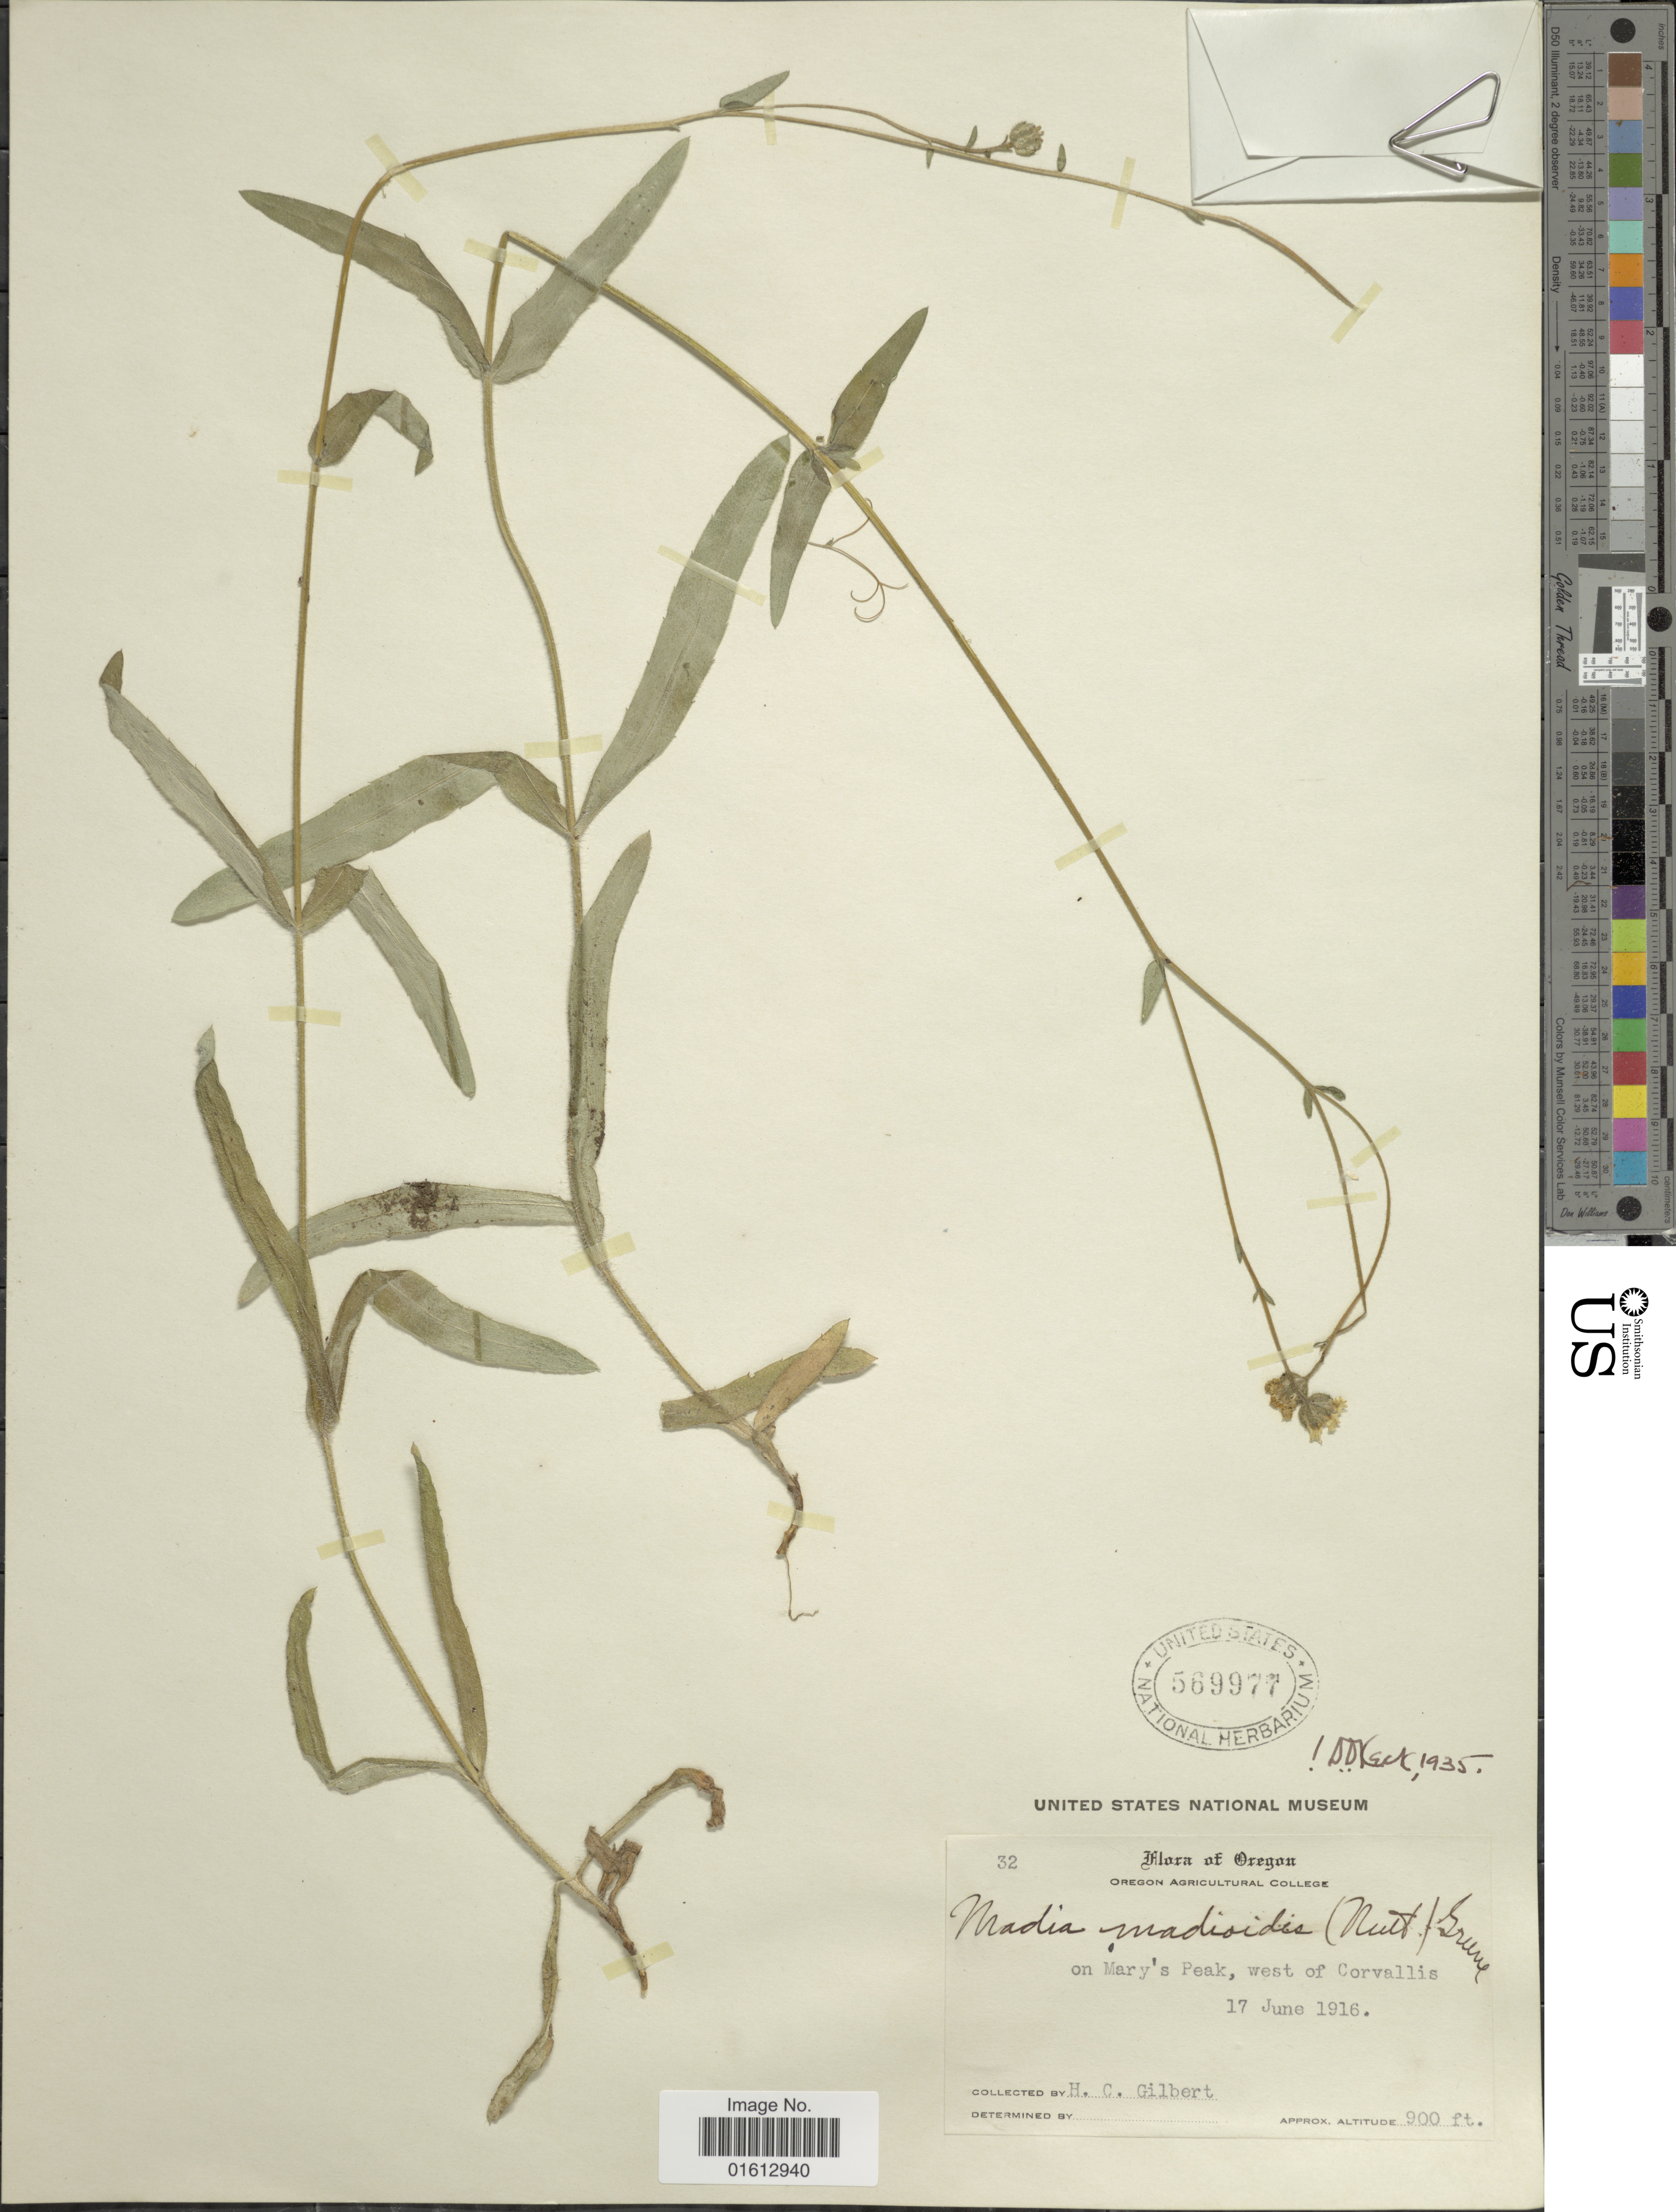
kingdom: Plantae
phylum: Tracheophyta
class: Magnoliopsida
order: Asterales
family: Asteraceae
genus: Madia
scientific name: Madia madioides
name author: (Nutt.) Greene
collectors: H. Gilbert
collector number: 32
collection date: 1916-06-17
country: United States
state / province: Oregon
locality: Oregon, on Mary's Peak, West of Corvallis.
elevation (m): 274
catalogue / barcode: US 569977